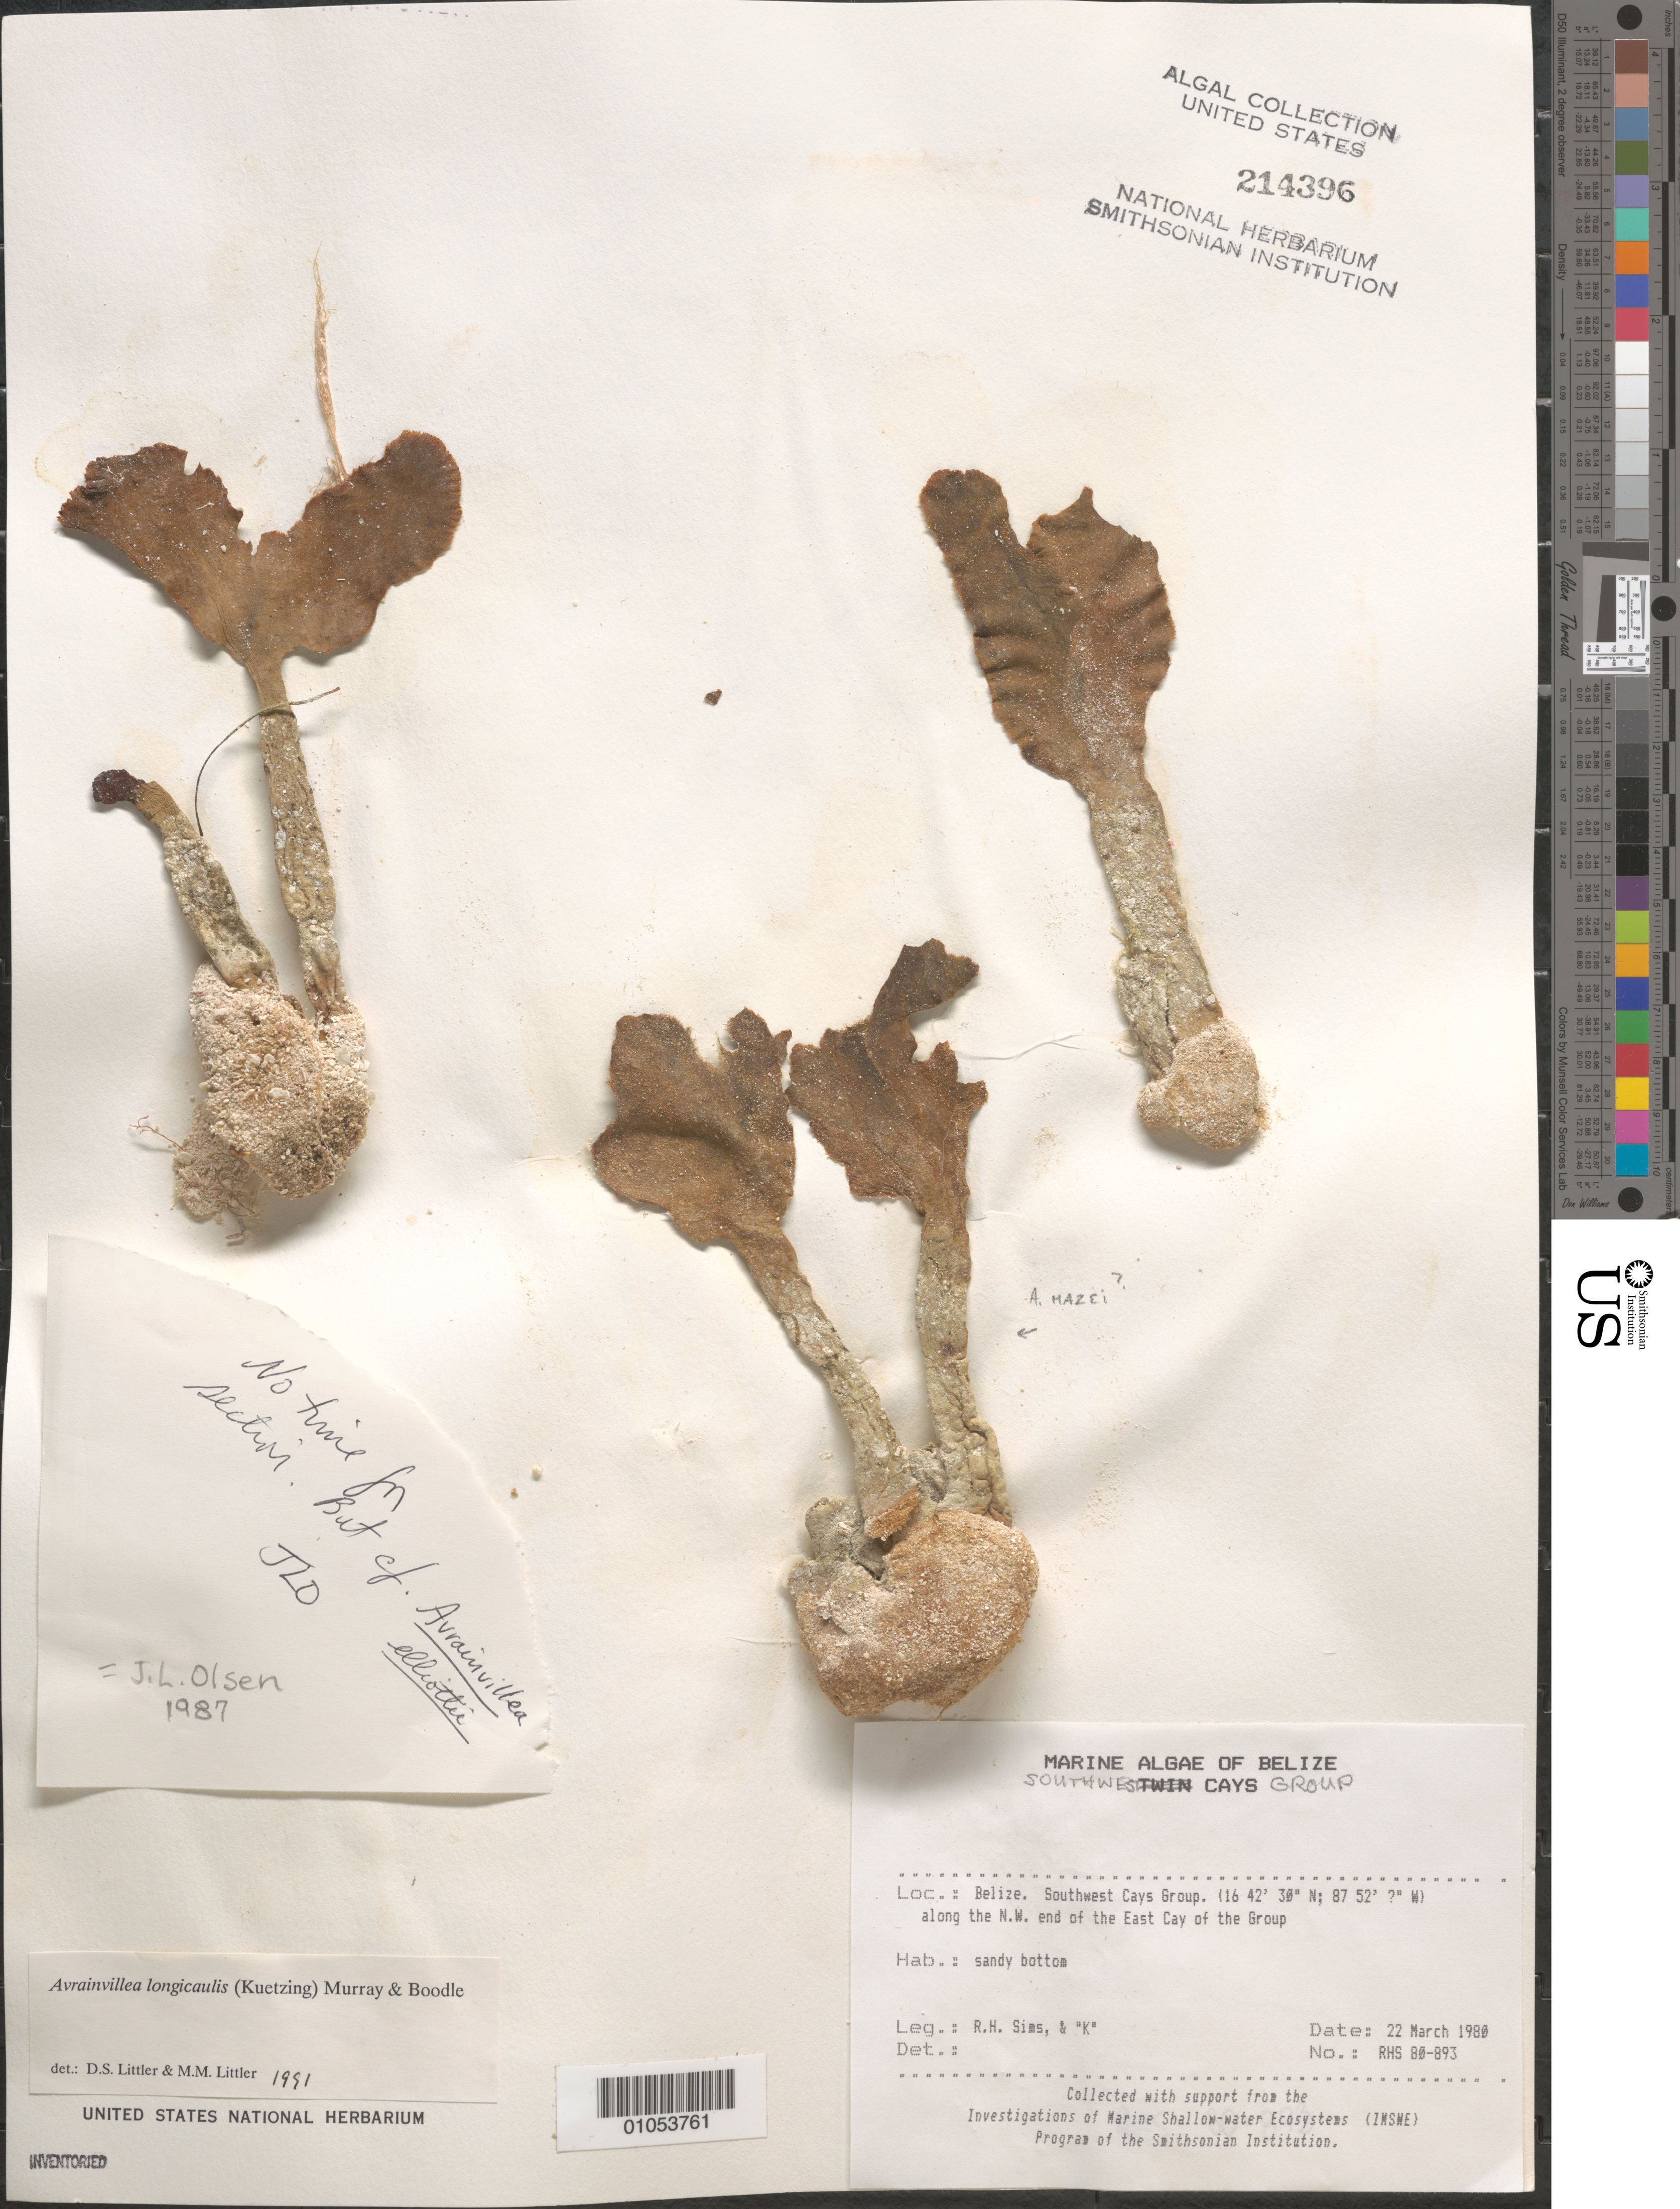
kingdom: Plantae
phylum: Chlorophyta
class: Ulvophyceae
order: Bryopsidales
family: Dichotomosiphonaceae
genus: Avrainvillea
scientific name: Avrainvillea longicaulis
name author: (Kütz.) G. Murray & Boodle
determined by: Littler, D. S.; Littler, M. M.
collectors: R. H. Sims & K.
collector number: RHS 80-893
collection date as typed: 22 Mar 1980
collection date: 1980-03-22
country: Belize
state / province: Stann Creek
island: East Cay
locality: Along northwest end of East Cay of Group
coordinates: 16 42'30"N, 87 52'W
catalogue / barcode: US 214396